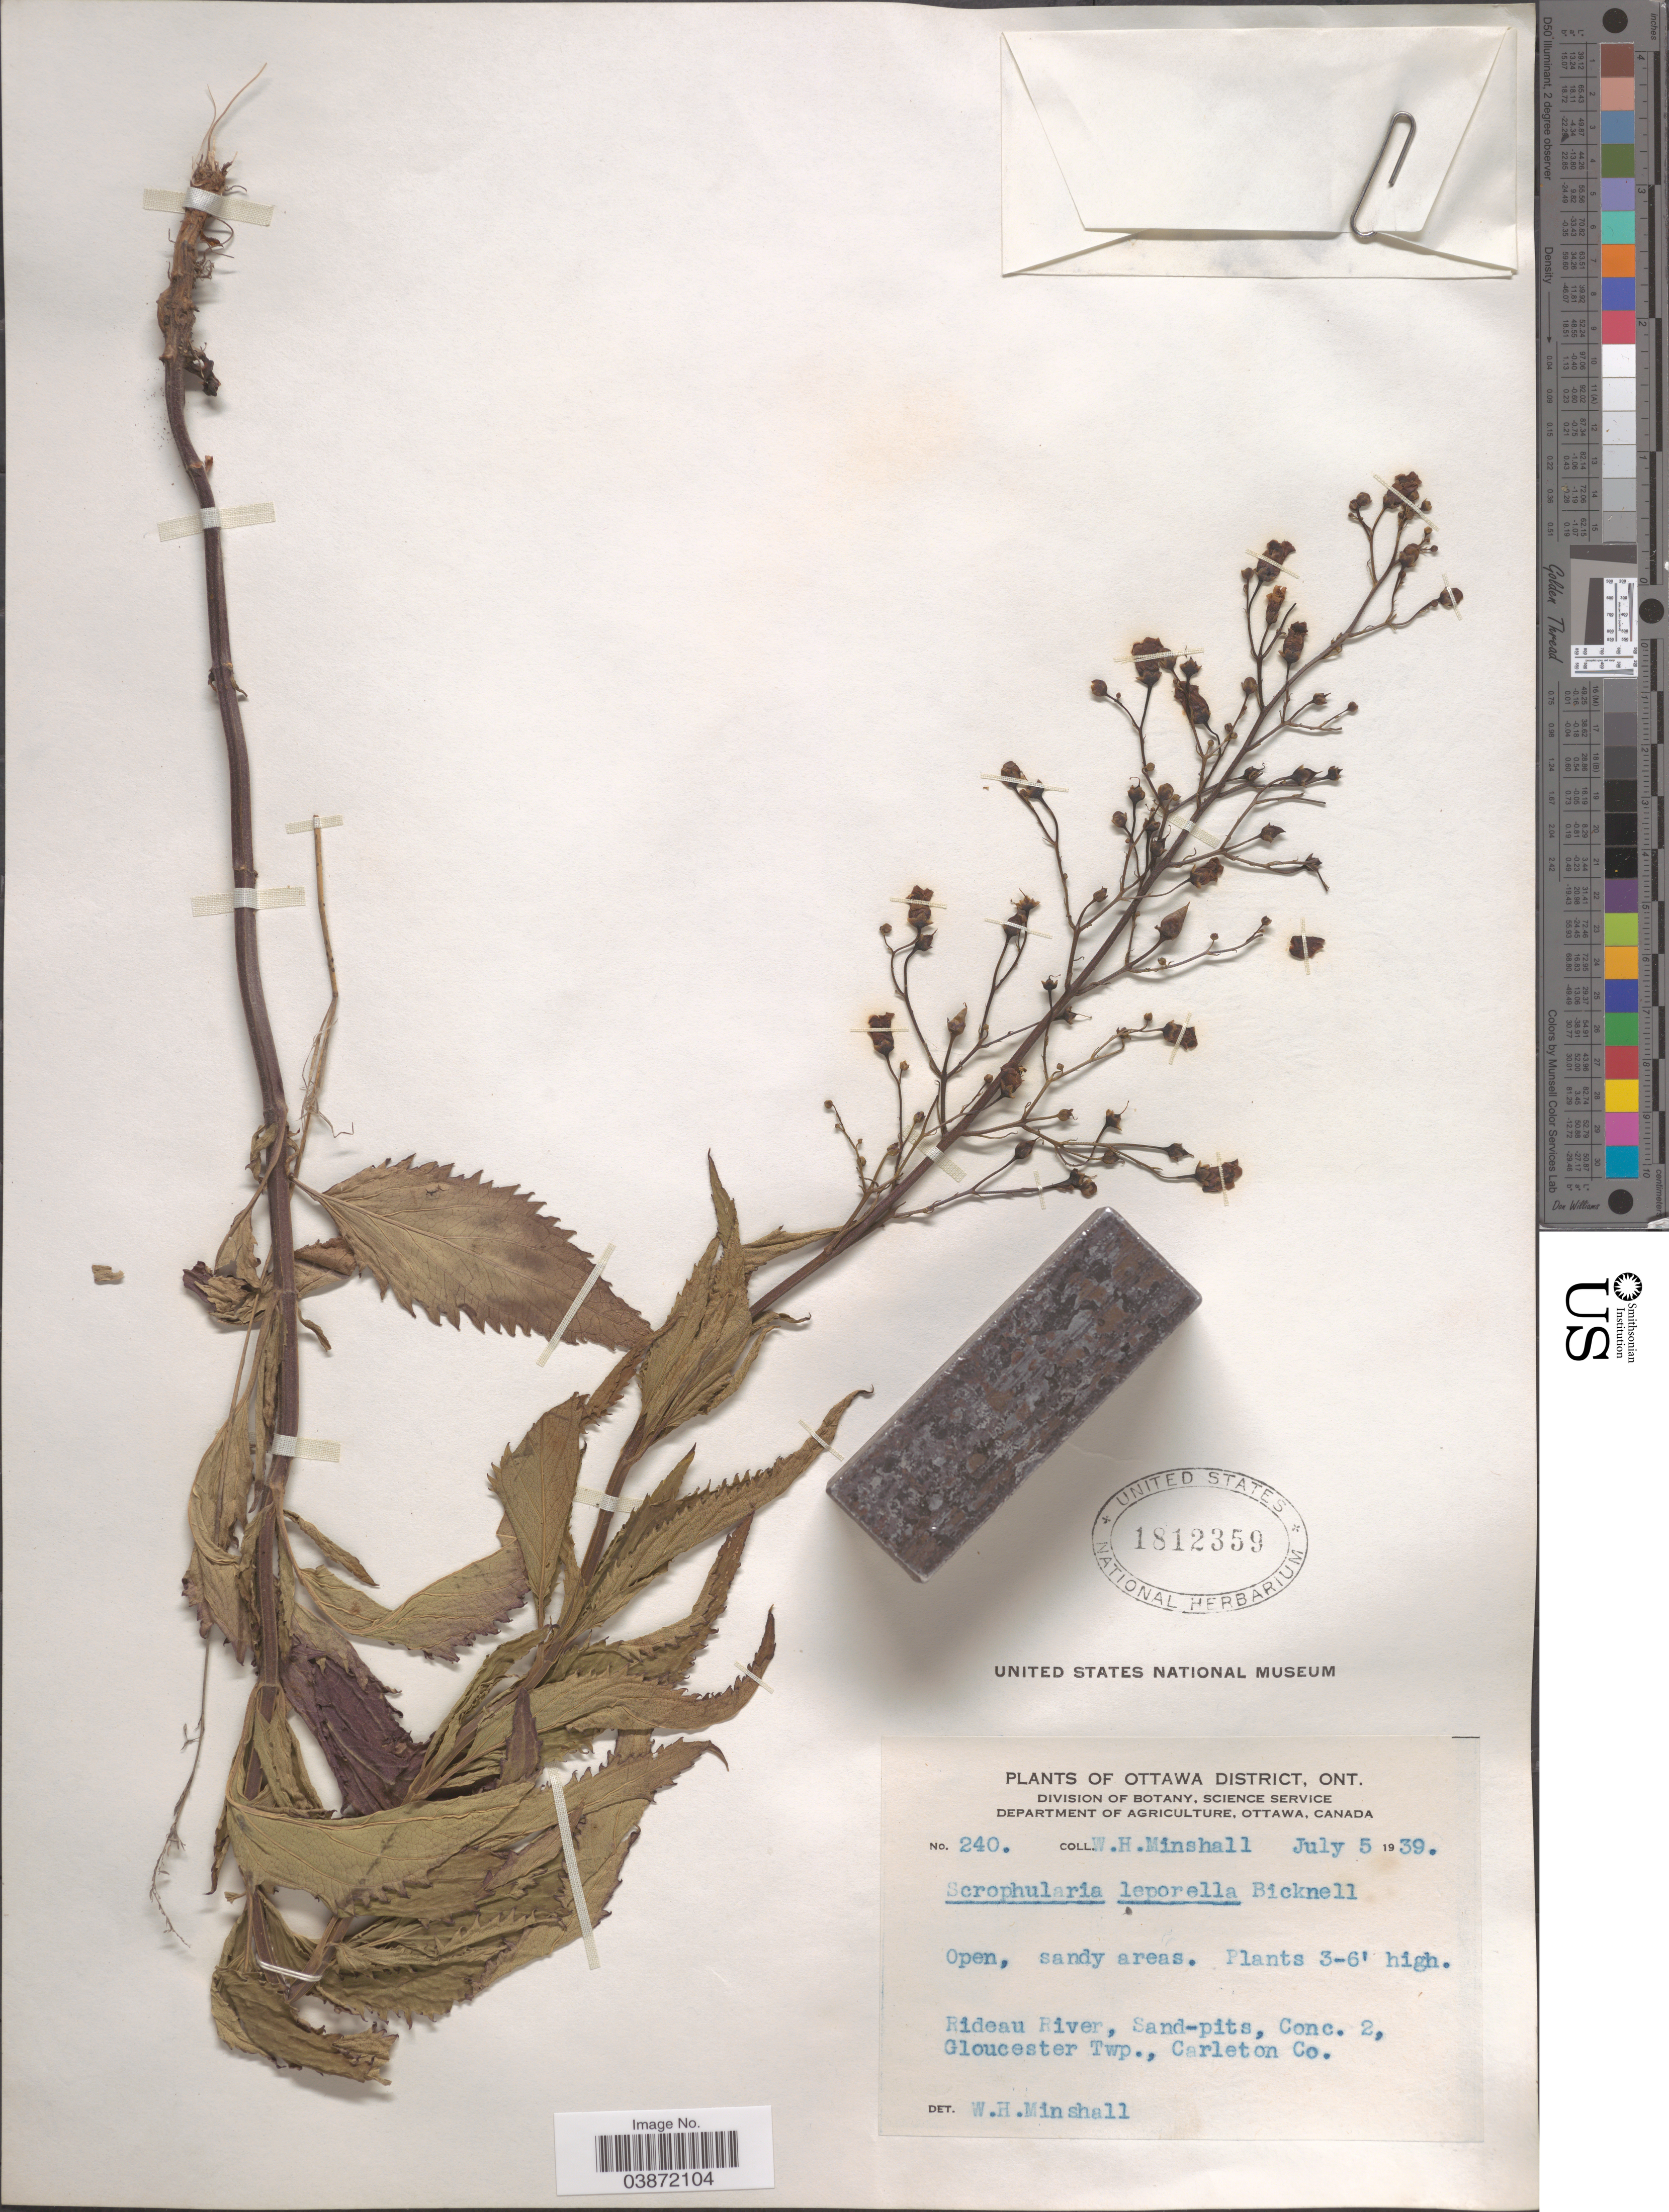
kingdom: Plantae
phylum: Tracheophyta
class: Magnoliopsida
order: Lamiales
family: Scrophulariaceae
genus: Scrophularia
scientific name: Scrophularia marylandica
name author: Georgi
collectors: W. Minshall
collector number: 240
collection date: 1939-07-05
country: Canada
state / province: Ontario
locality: Ottawa District. Rideau River, Sand-pits, Conc. 2, Gloucester Twp., Carleton Co.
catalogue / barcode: US 1812359